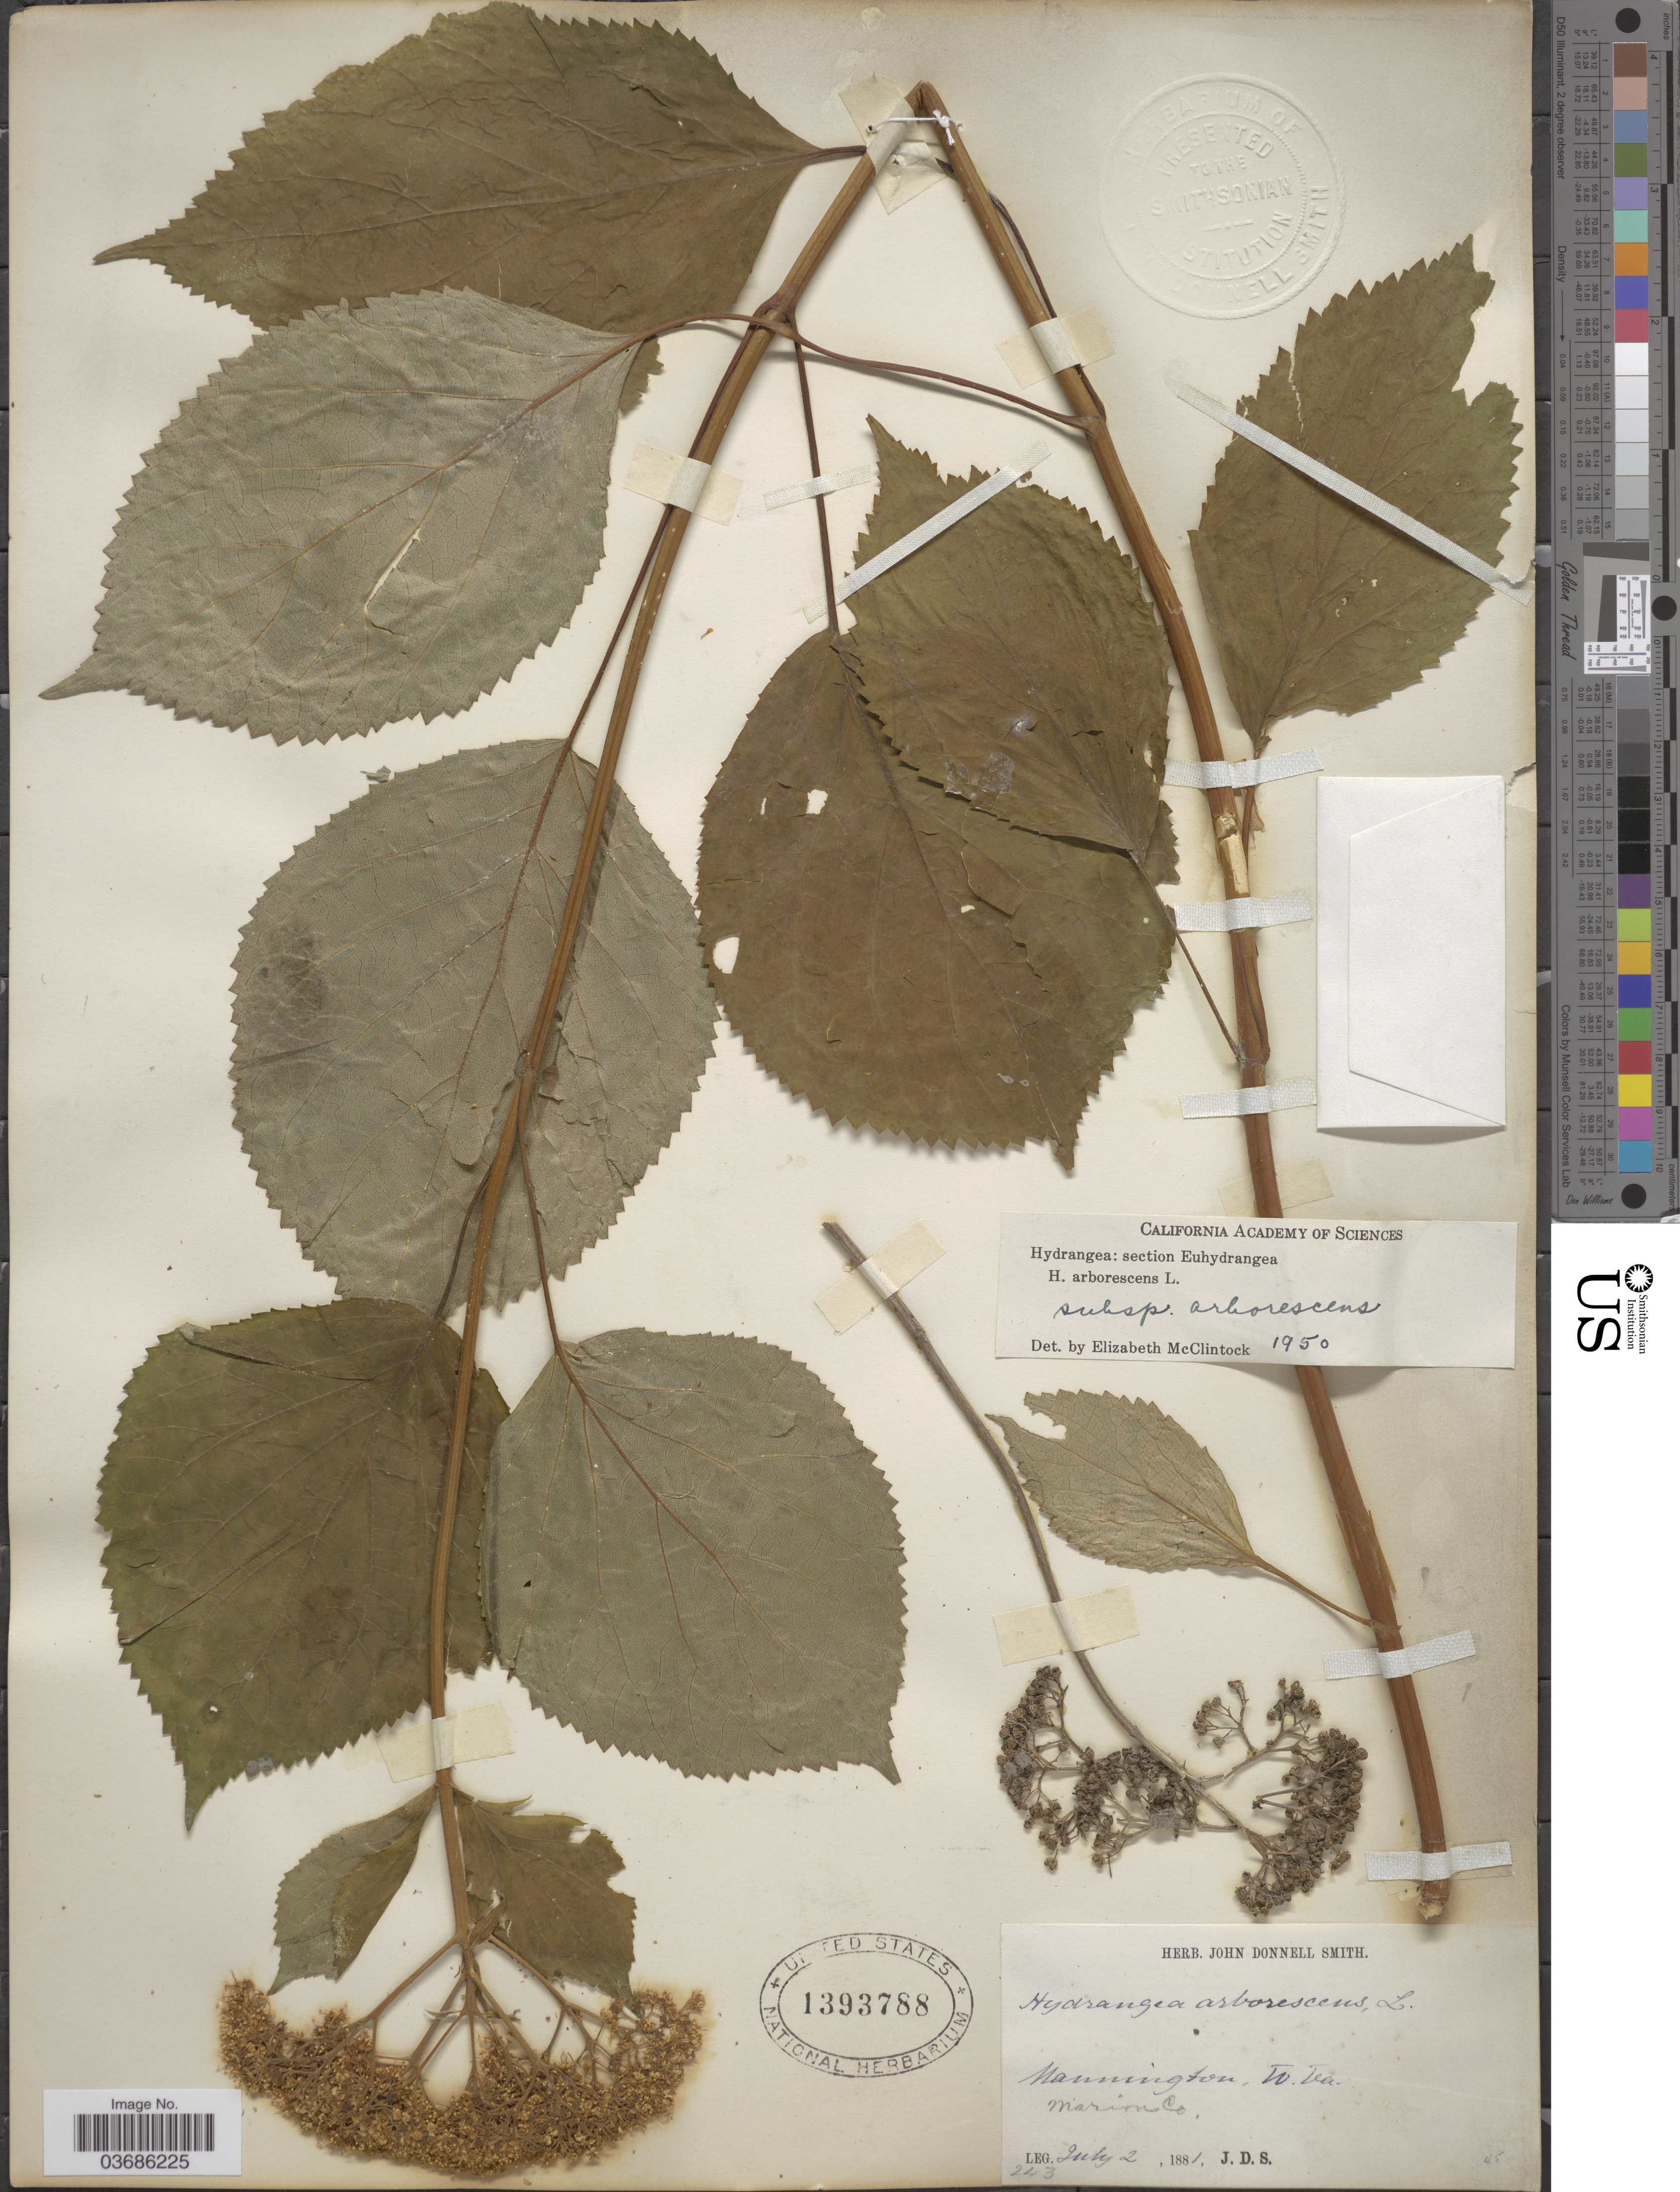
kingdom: Plantae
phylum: Tracheophyta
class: Magnoliopsida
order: Cornales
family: Hydrangeaceae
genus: Hydrangea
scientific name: Hydrangea arborescens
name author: L.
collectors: J. Donnell Smith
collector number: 243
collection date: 1881-07-02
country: United States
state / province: West Virginia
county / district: Marion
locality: Mannington. Marin Co.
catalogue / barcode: US 1393788